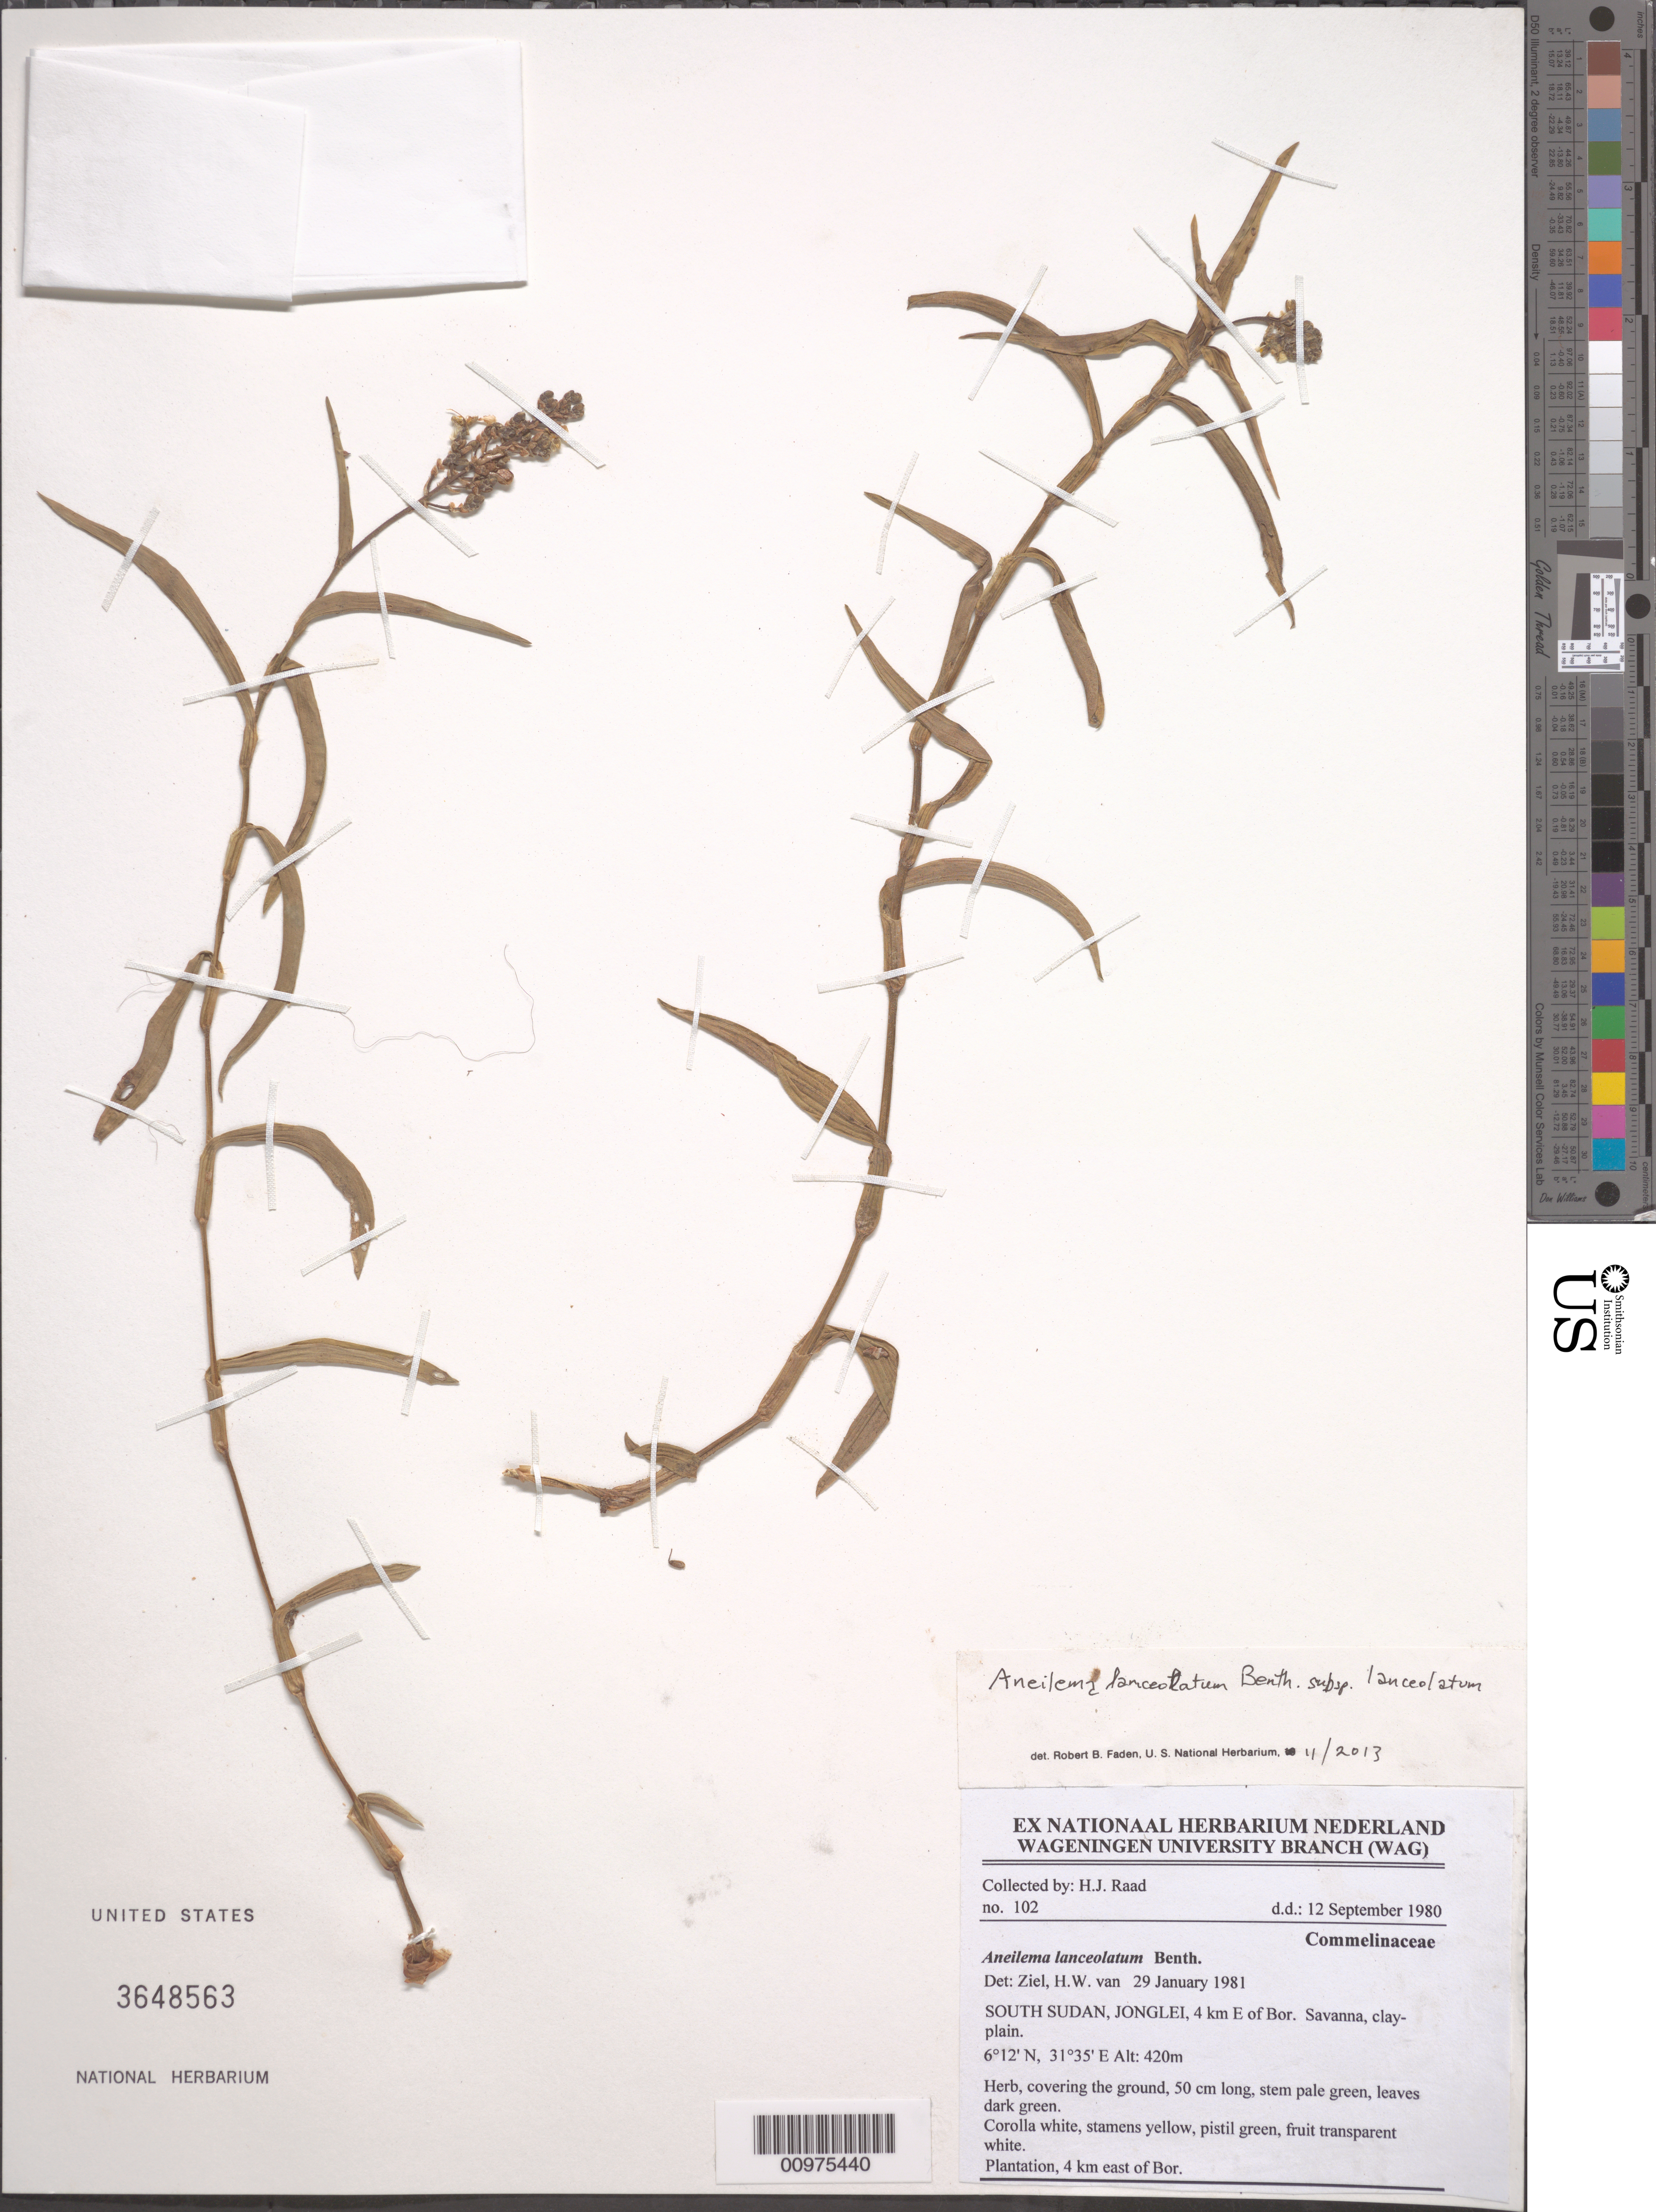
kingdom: Plantae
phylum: Tracheophyta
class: Liliopsida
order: Commelinales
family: Commelinaceae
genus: Aneilema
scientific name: Aneilema lanceolatum subsp. lanceolatum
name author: Benth.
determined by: Faden, Robert B., (US), Smithsonian Institution - National Museum of Natural History (UNITED STATES)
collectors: H. Raad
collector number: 102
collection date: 1980-09-12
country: South Sudan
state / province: Jonglei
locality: Plantation 4 km E of Bor.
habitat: Savanna, clay-plain.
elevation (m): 420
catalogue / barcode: US 3648563